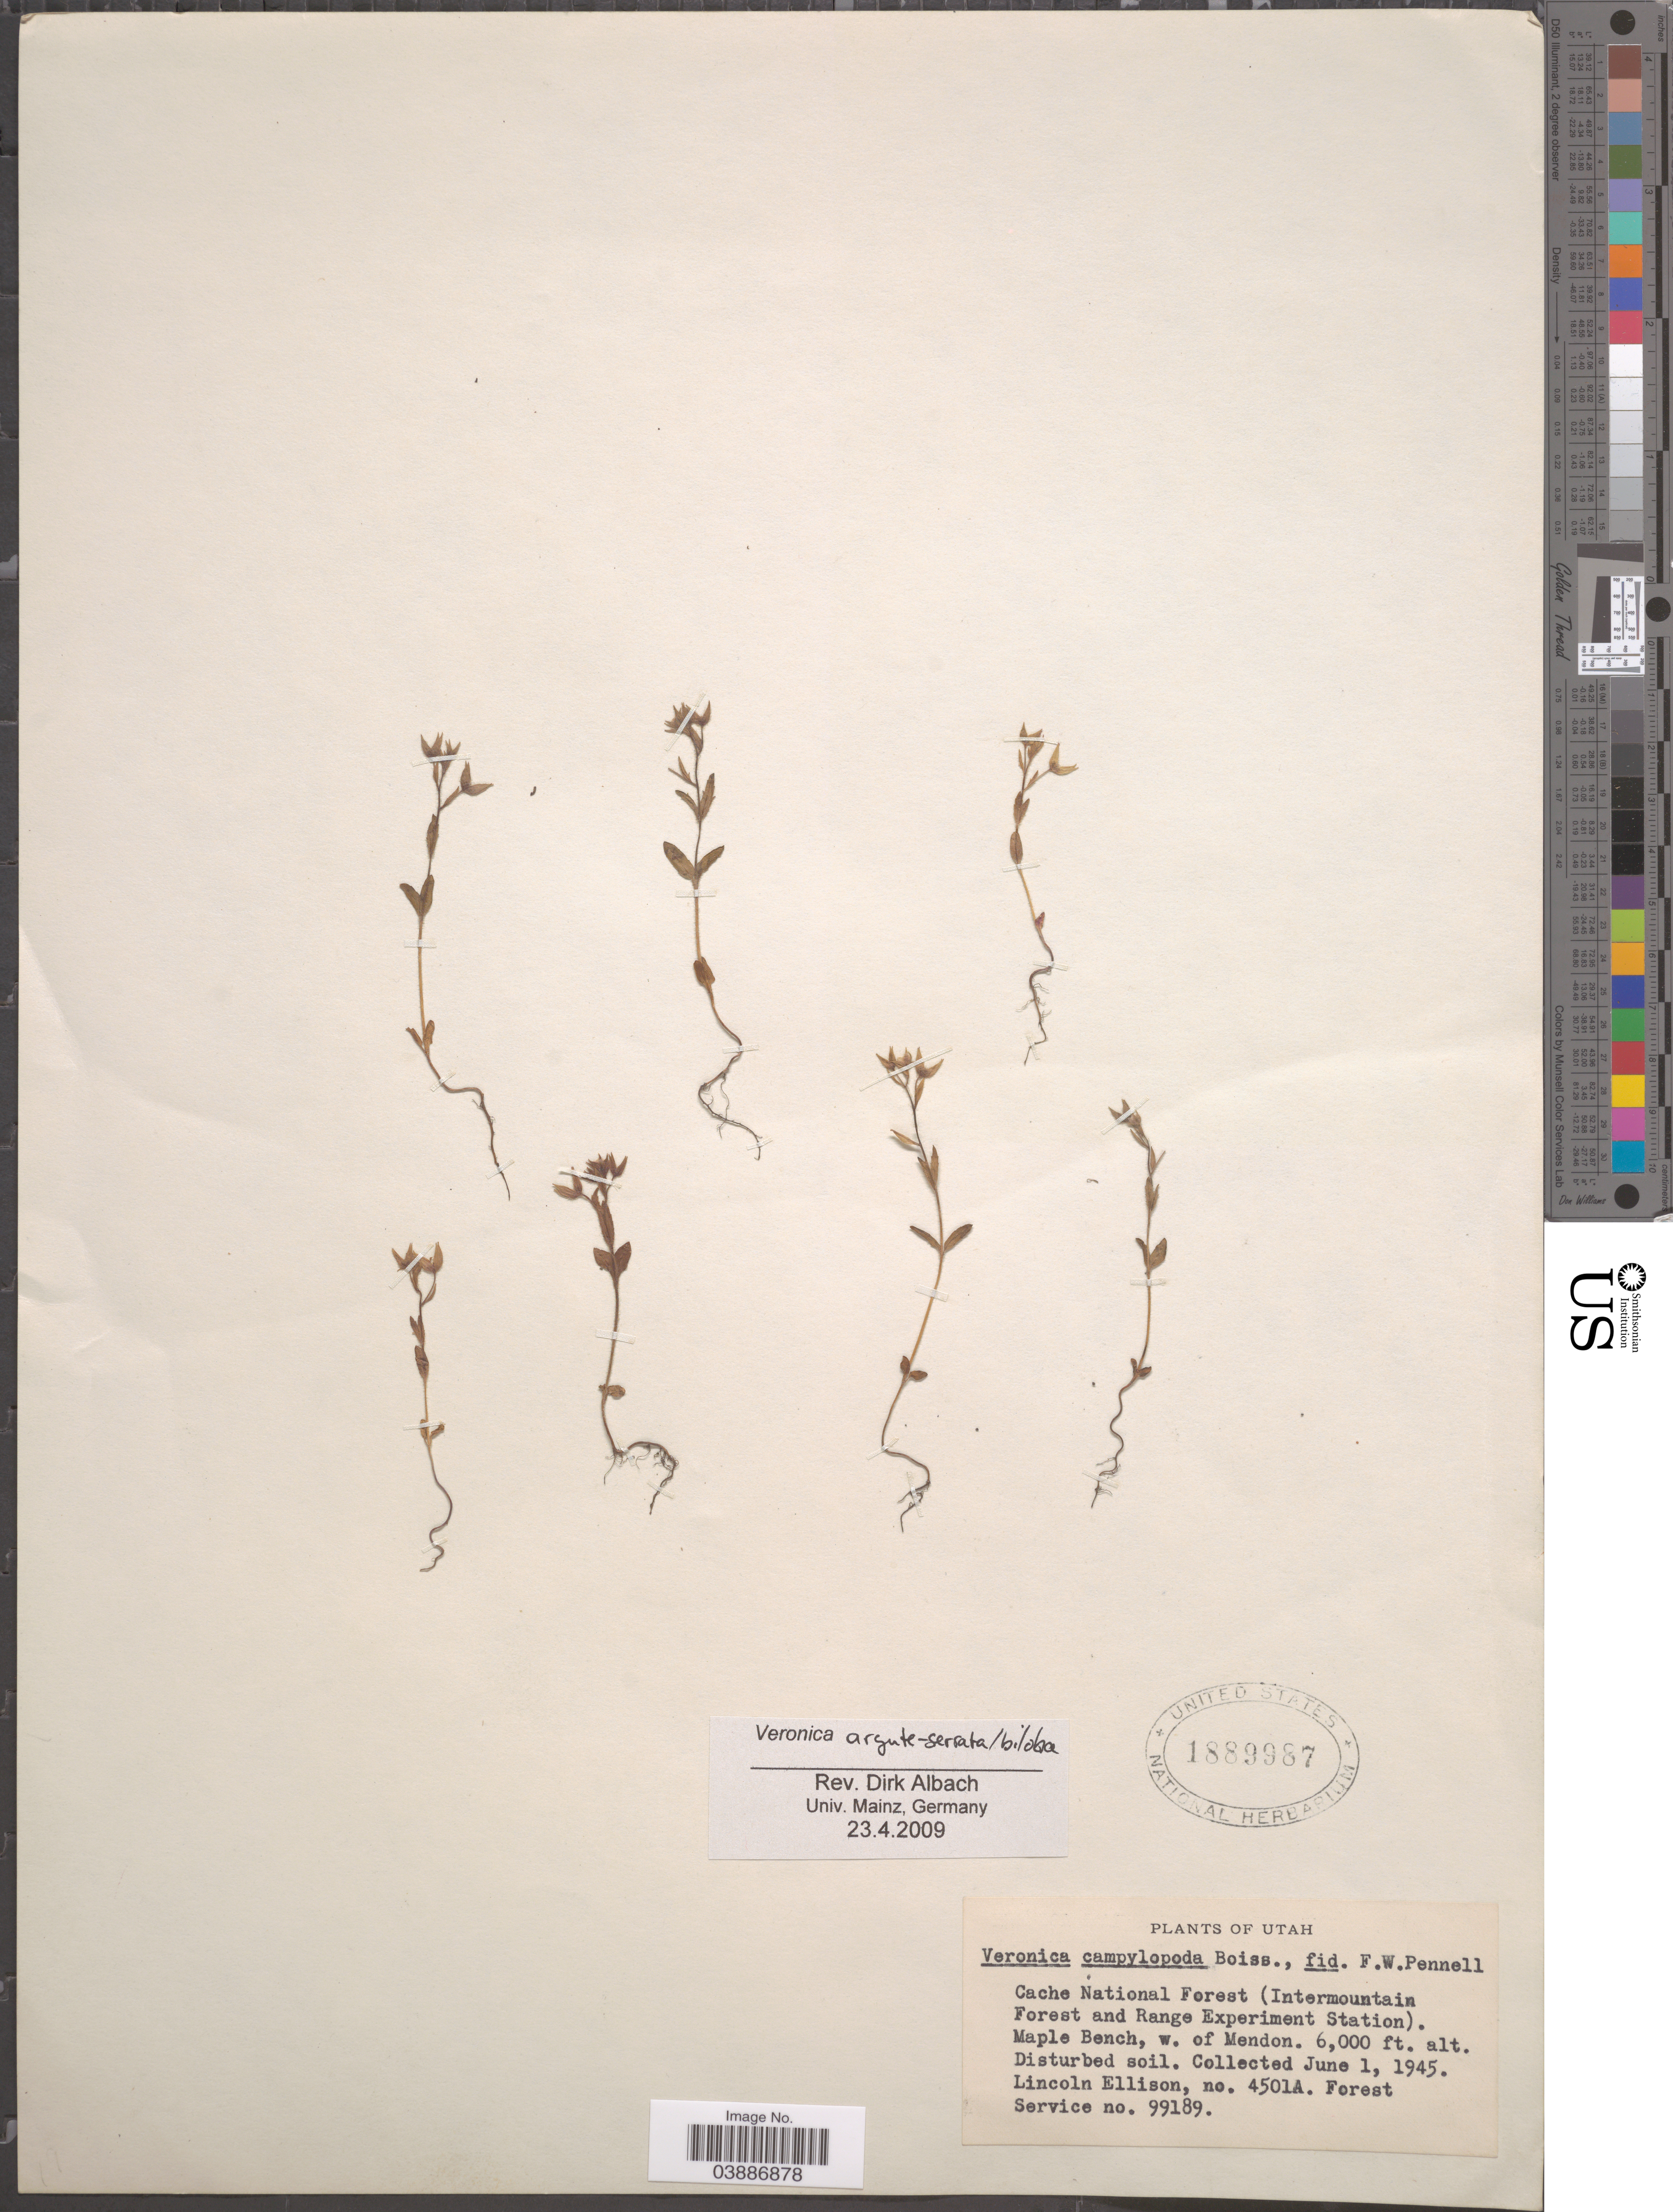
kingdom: Plantae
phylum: Tracheophyta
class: Magnoliopsida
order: Lamiales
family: Plantaginaceae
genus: Veronica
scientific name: Veronica arguteserrata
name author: Regel & Schmalh.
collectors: L. Ellison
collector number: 4501A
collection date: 1945-06-01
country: United States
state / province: Utah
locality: Cache National Forest (Intermountain Forest and Range Experiment Station). Maple Bench, w. of Mendon.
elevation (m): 1829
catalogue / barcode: US 1889987